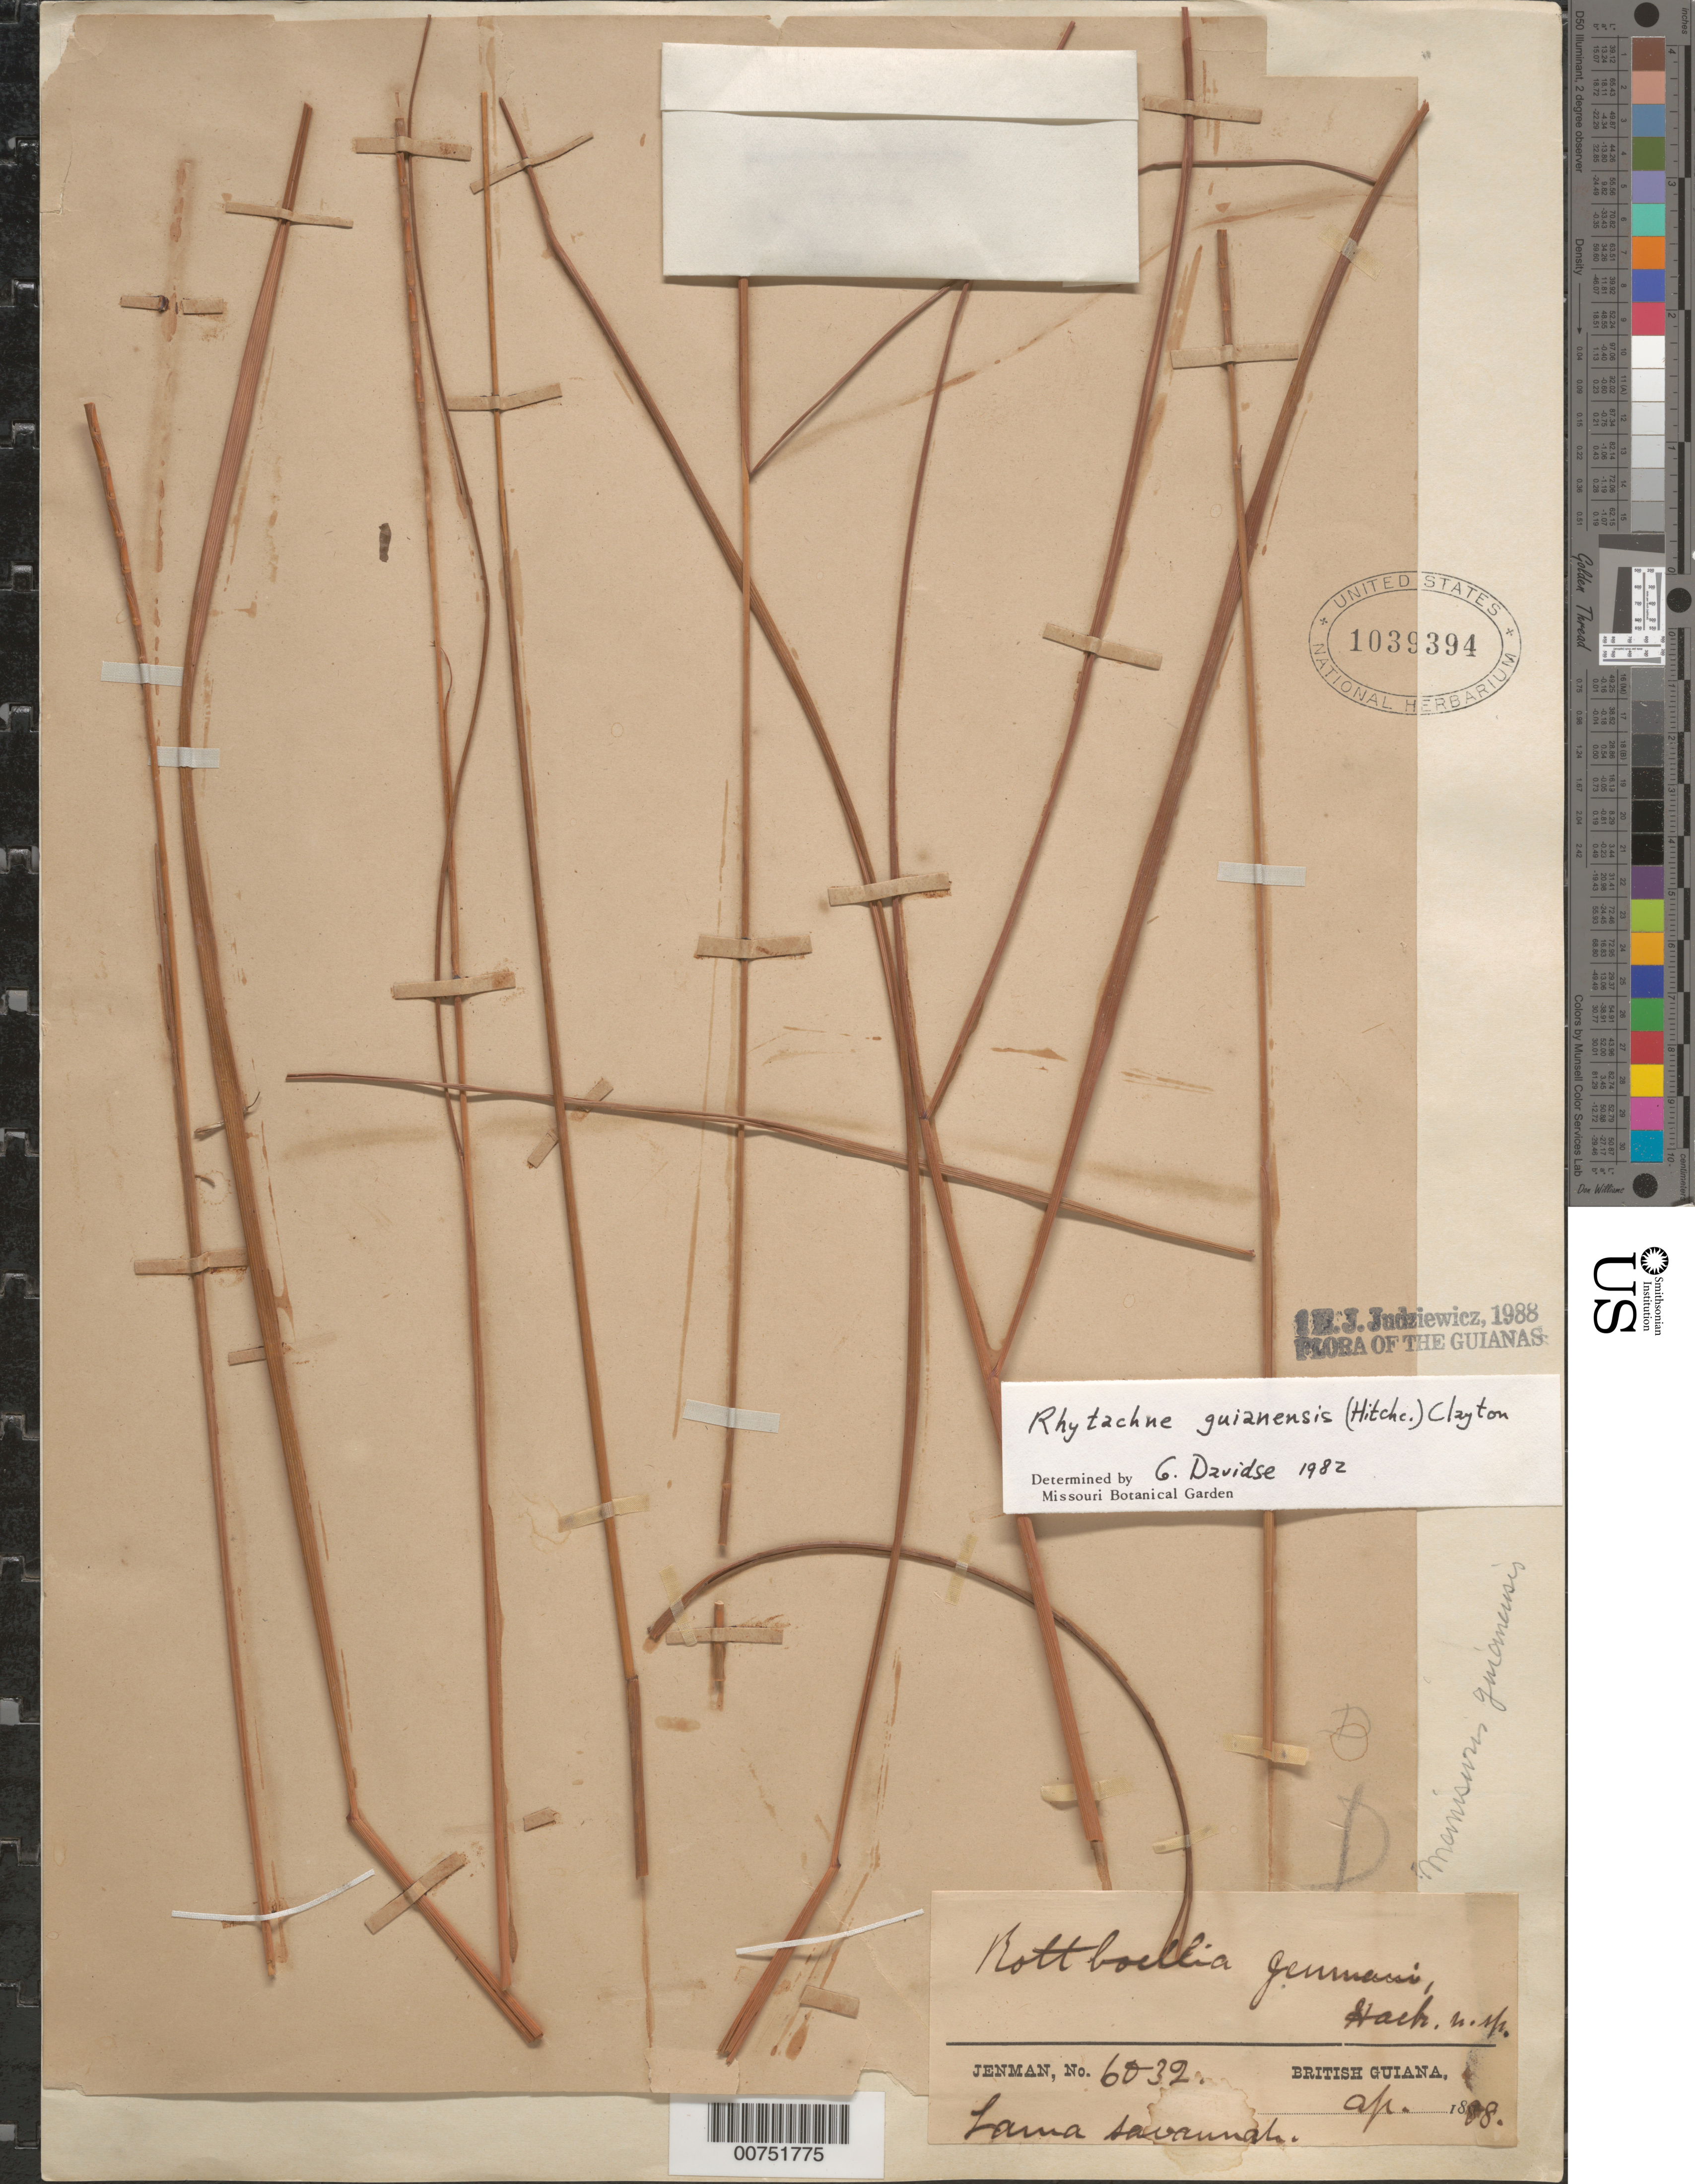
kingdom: Plantae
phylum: Tracheophyta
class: Liliopsida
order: Poales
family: Poaceae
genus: Rhytachne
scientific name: Rhytachne guianensis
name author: (Hitchc.) Clayton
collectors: -. Jenman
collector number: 6032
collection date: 1898-04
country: Guyana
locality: British Guiana. Lama savannah.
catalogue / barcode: US 1039394